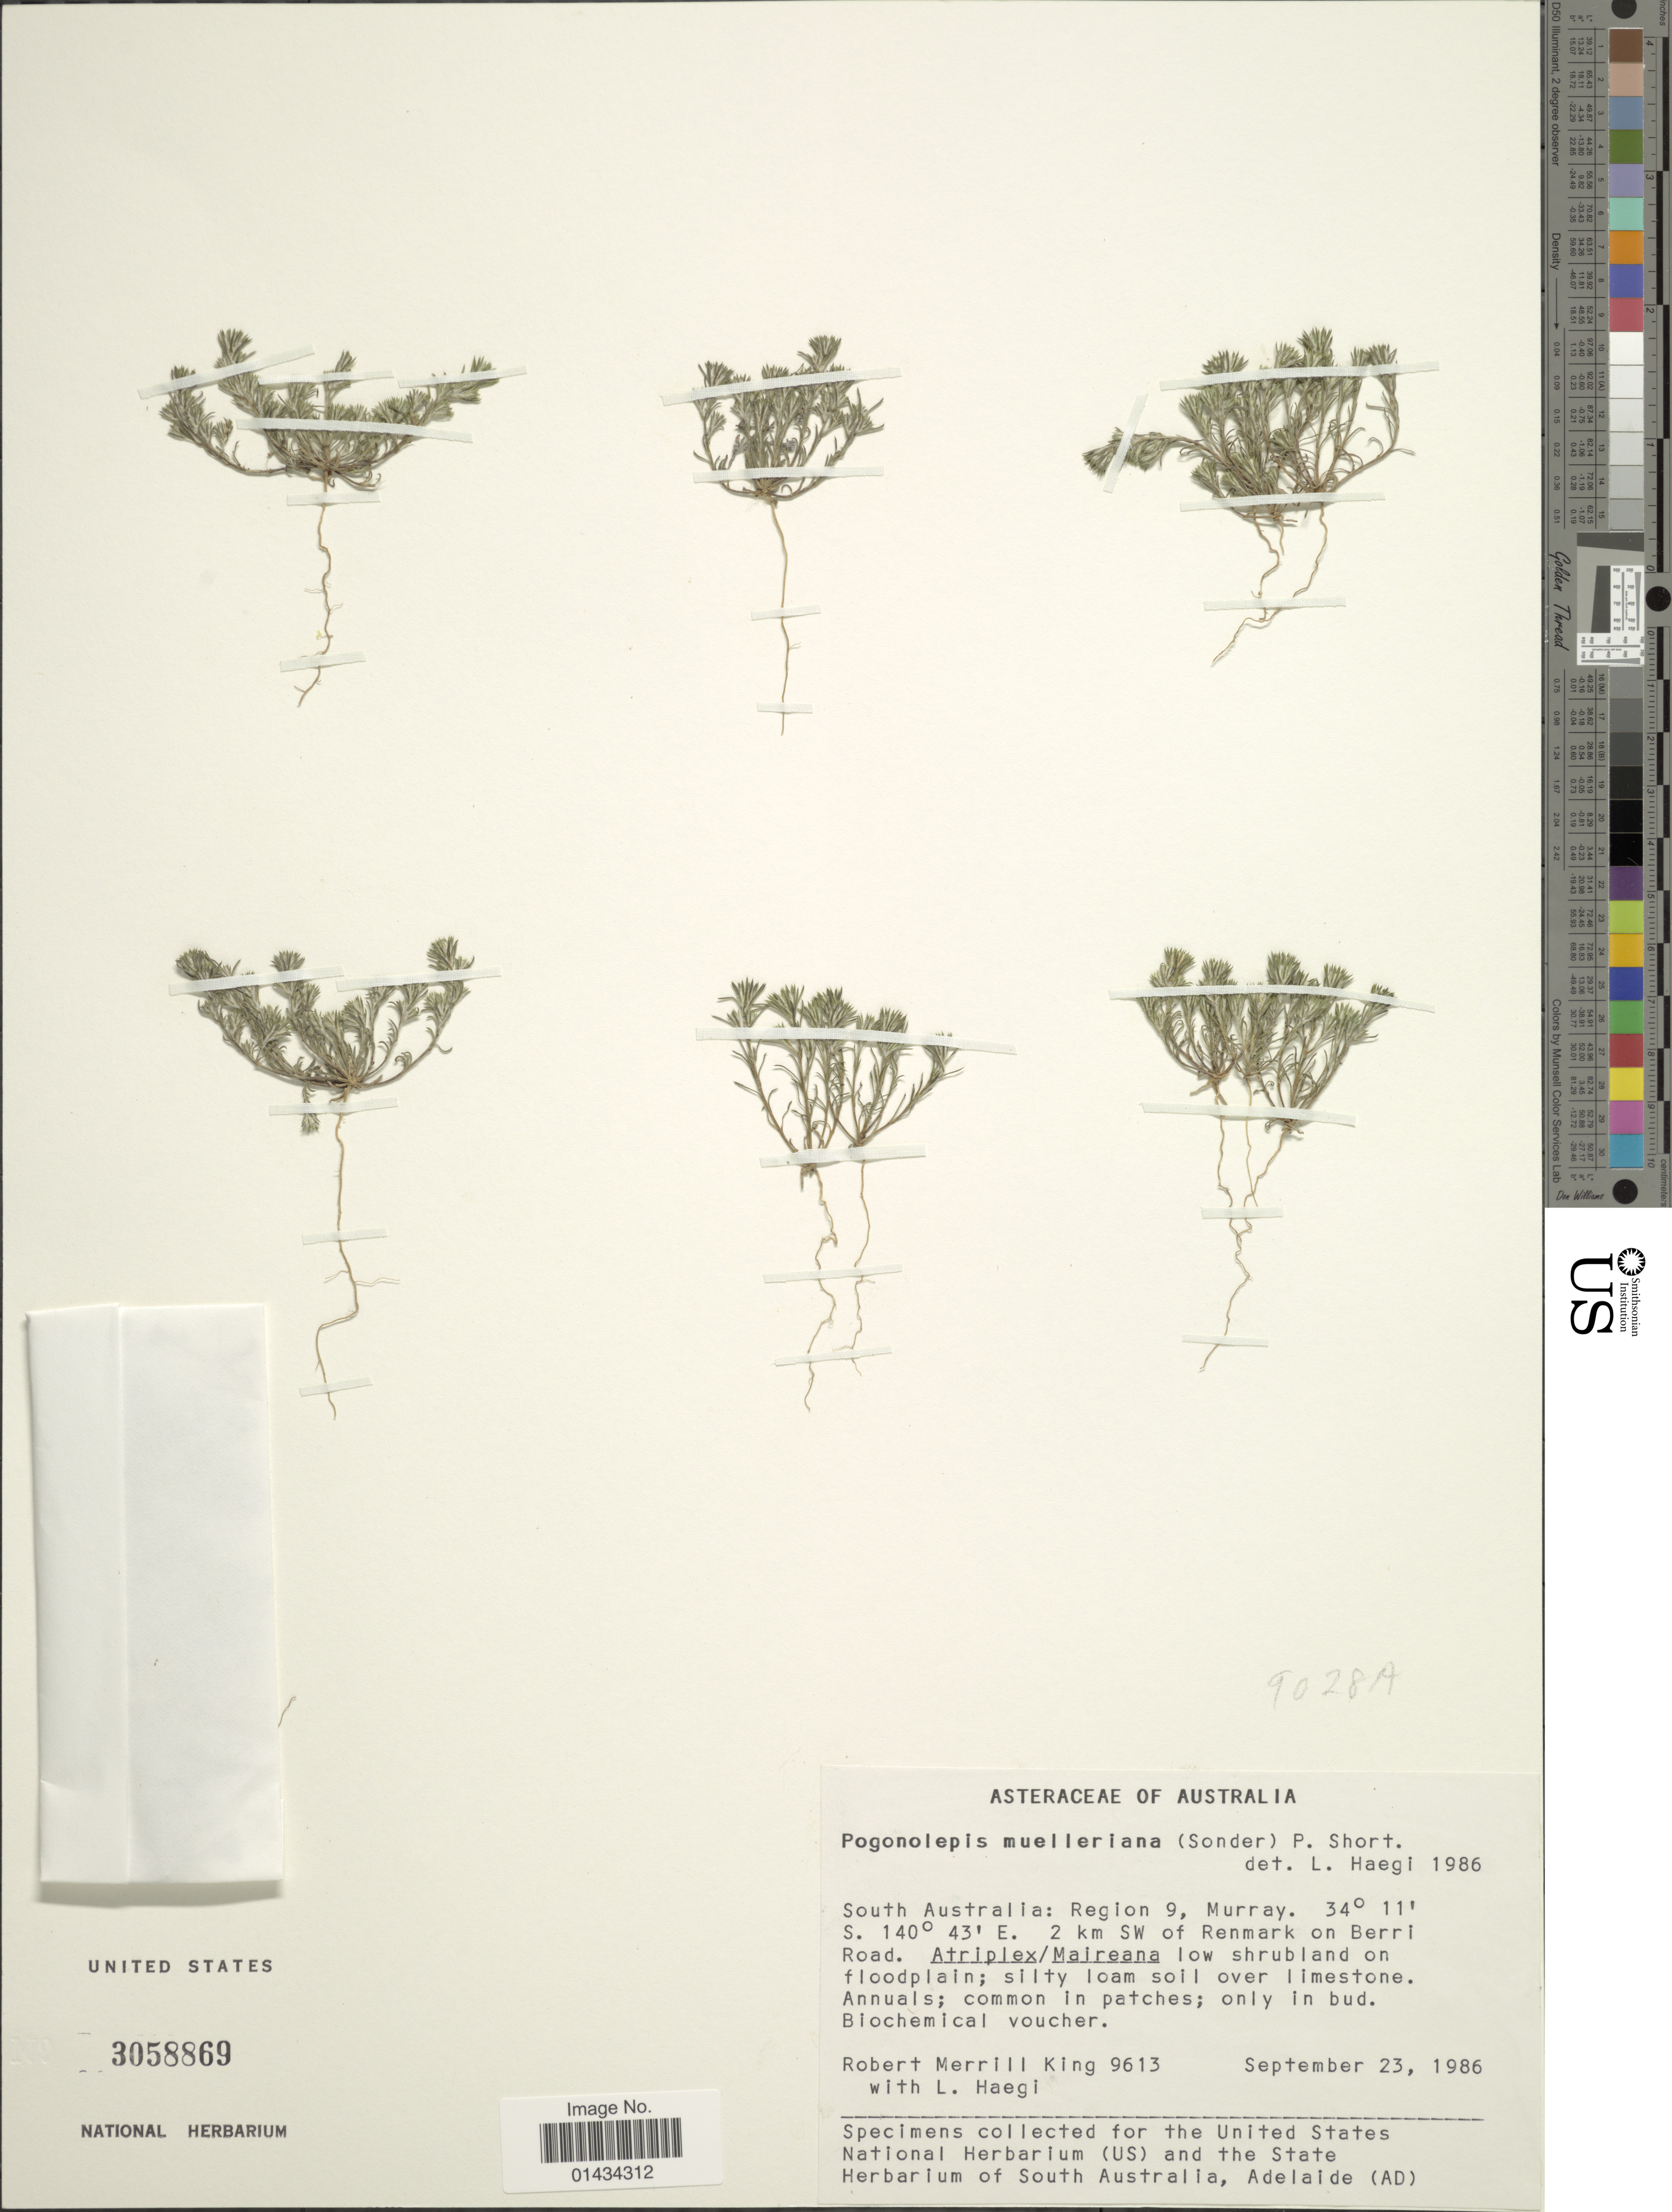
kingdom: Plantae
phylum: Tracheophyta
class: Magnoliopsida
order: Asterales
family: Asteraceae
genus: Pogonolepis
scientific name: Pogonolepis muelleriana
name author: (Sond.) P.S. Short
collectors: R. M. King & L. Haegi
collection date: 1986-09-23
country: Australia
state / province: South Australia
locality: Region 9, Murray, 2 km SW of Renmark on Berri Road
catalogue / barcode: US 3058869